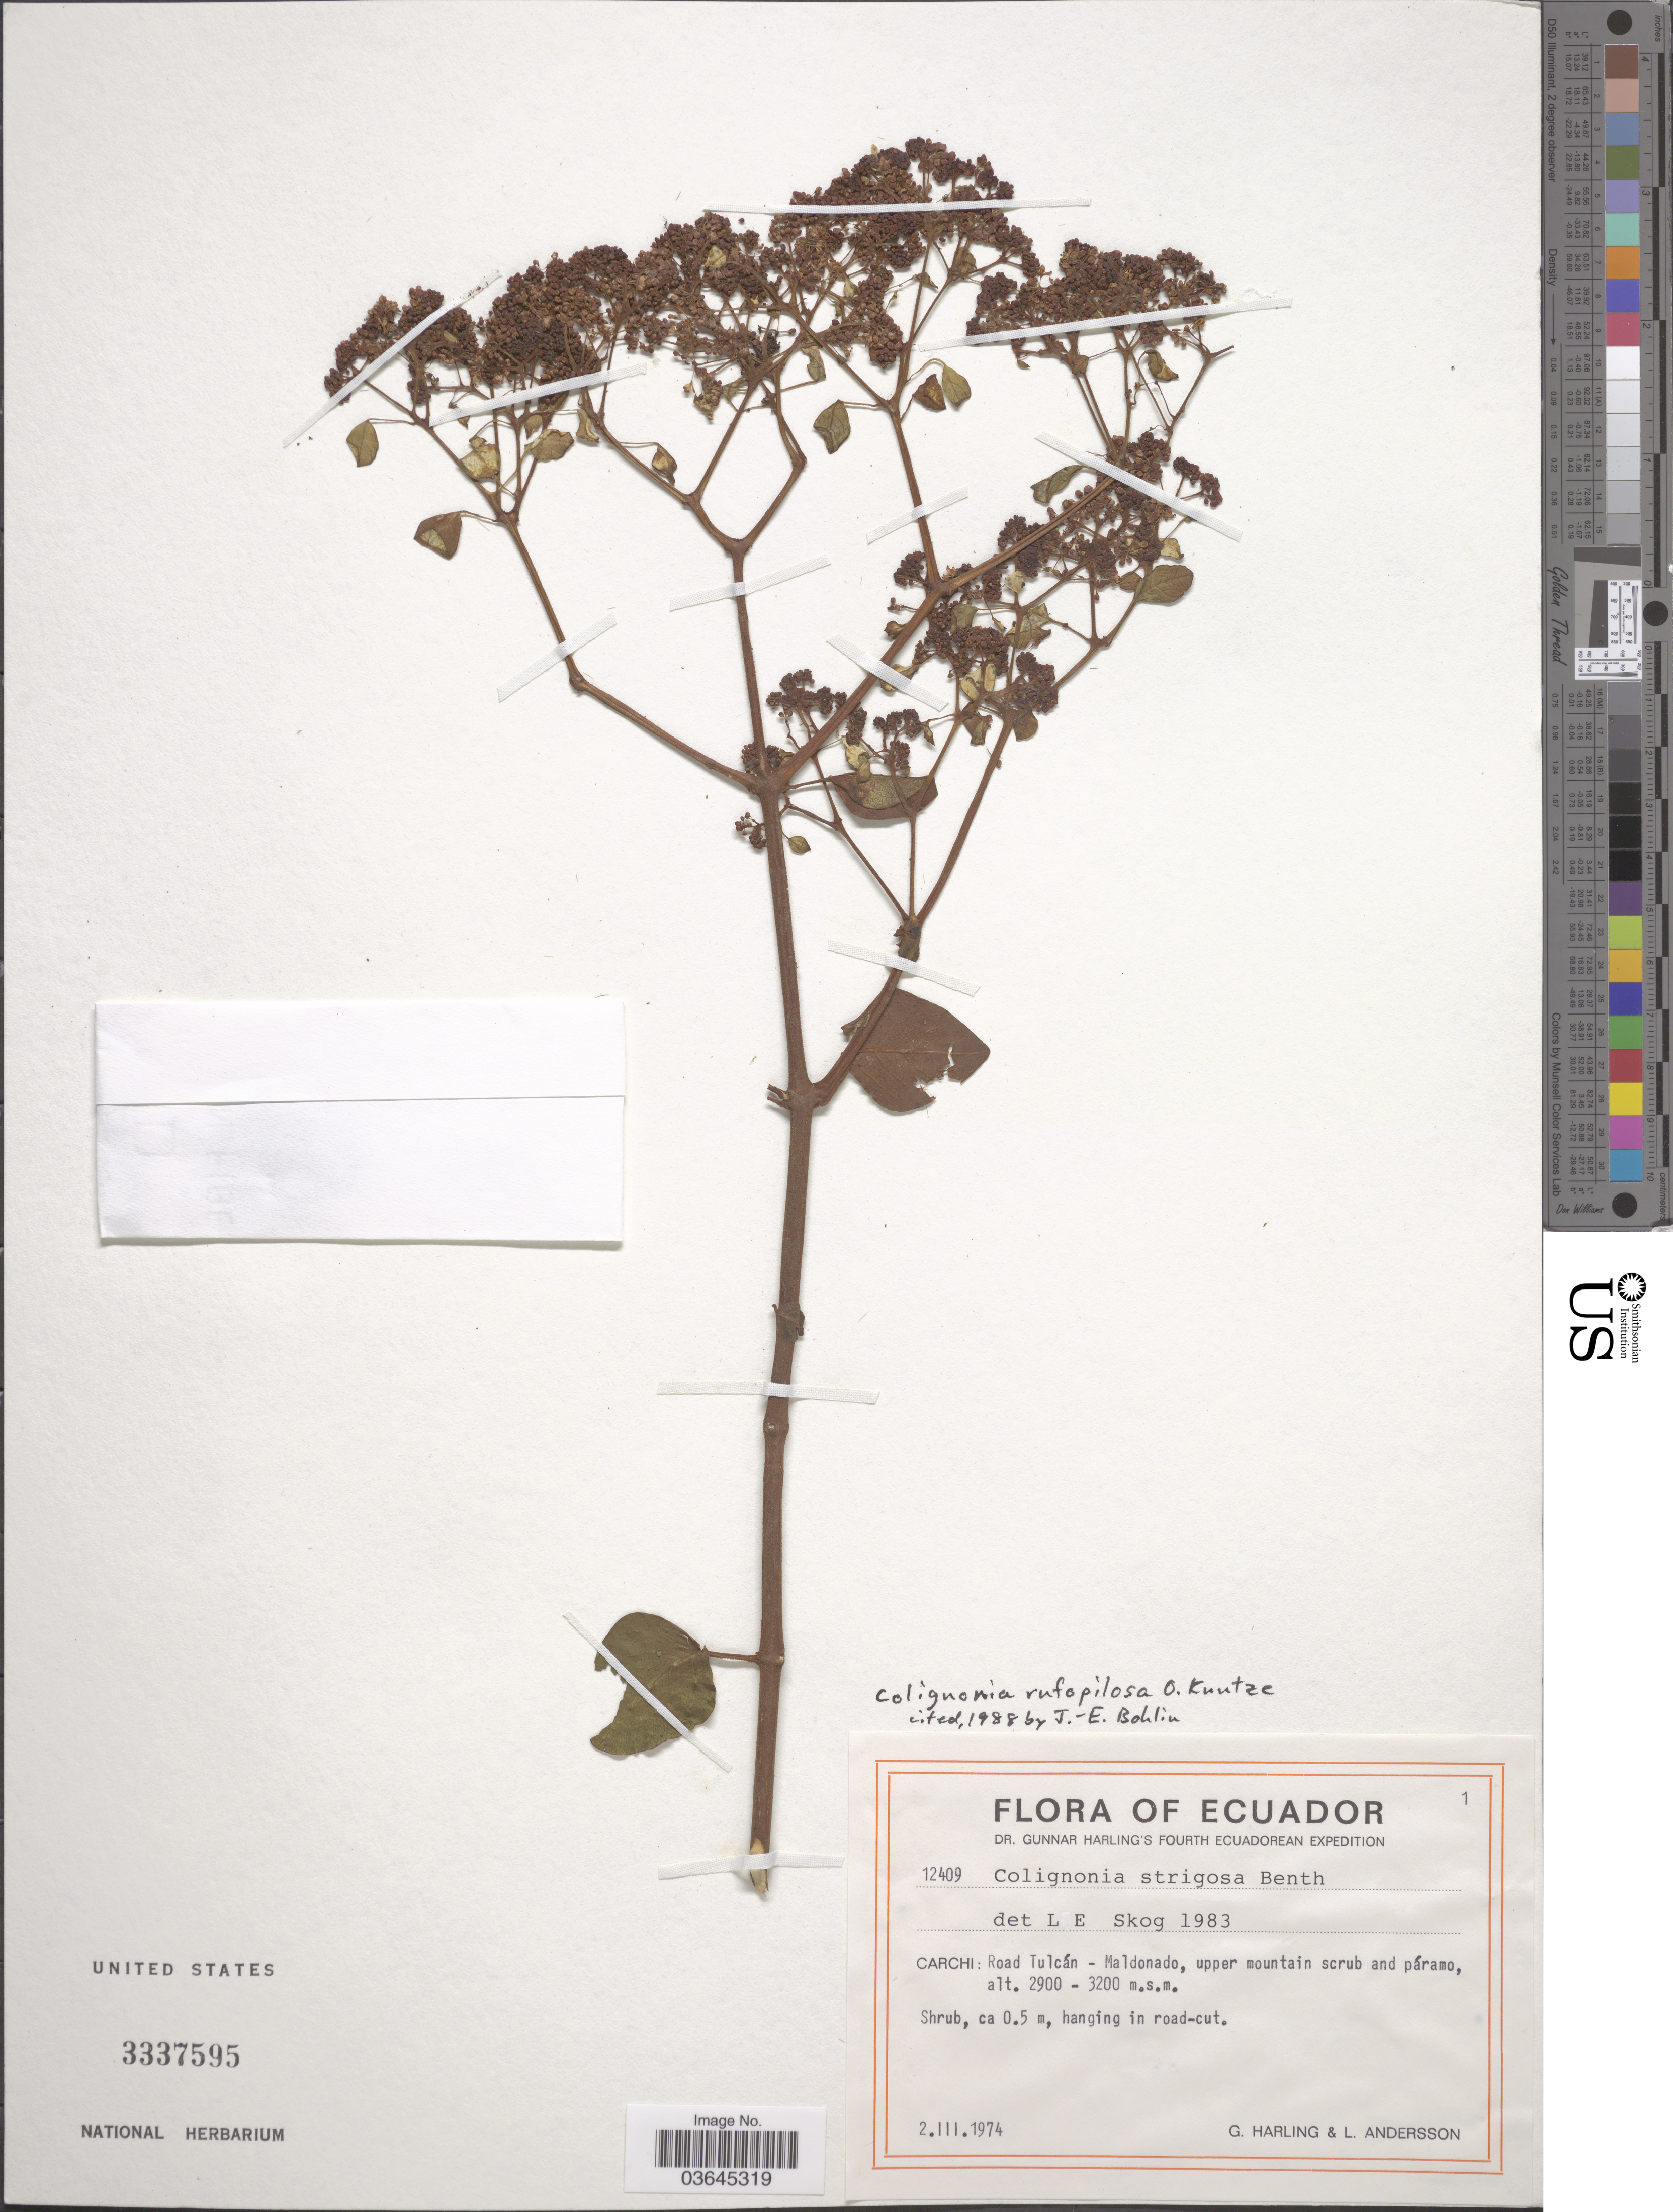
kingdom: Plantae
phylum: Tracheophyta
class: Magnoliopsida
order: Caryophyllales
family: Nyctaginaceae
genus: Colignonia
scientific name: Colignonia rufopilosa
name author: Kuntze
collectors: G. Harling & L. Andersson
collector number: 12409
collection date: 1974-03-02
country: Ecuador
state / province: Carchi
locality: Road Tulcán - Maldonado.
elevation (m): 2900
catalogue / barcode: US 3337595